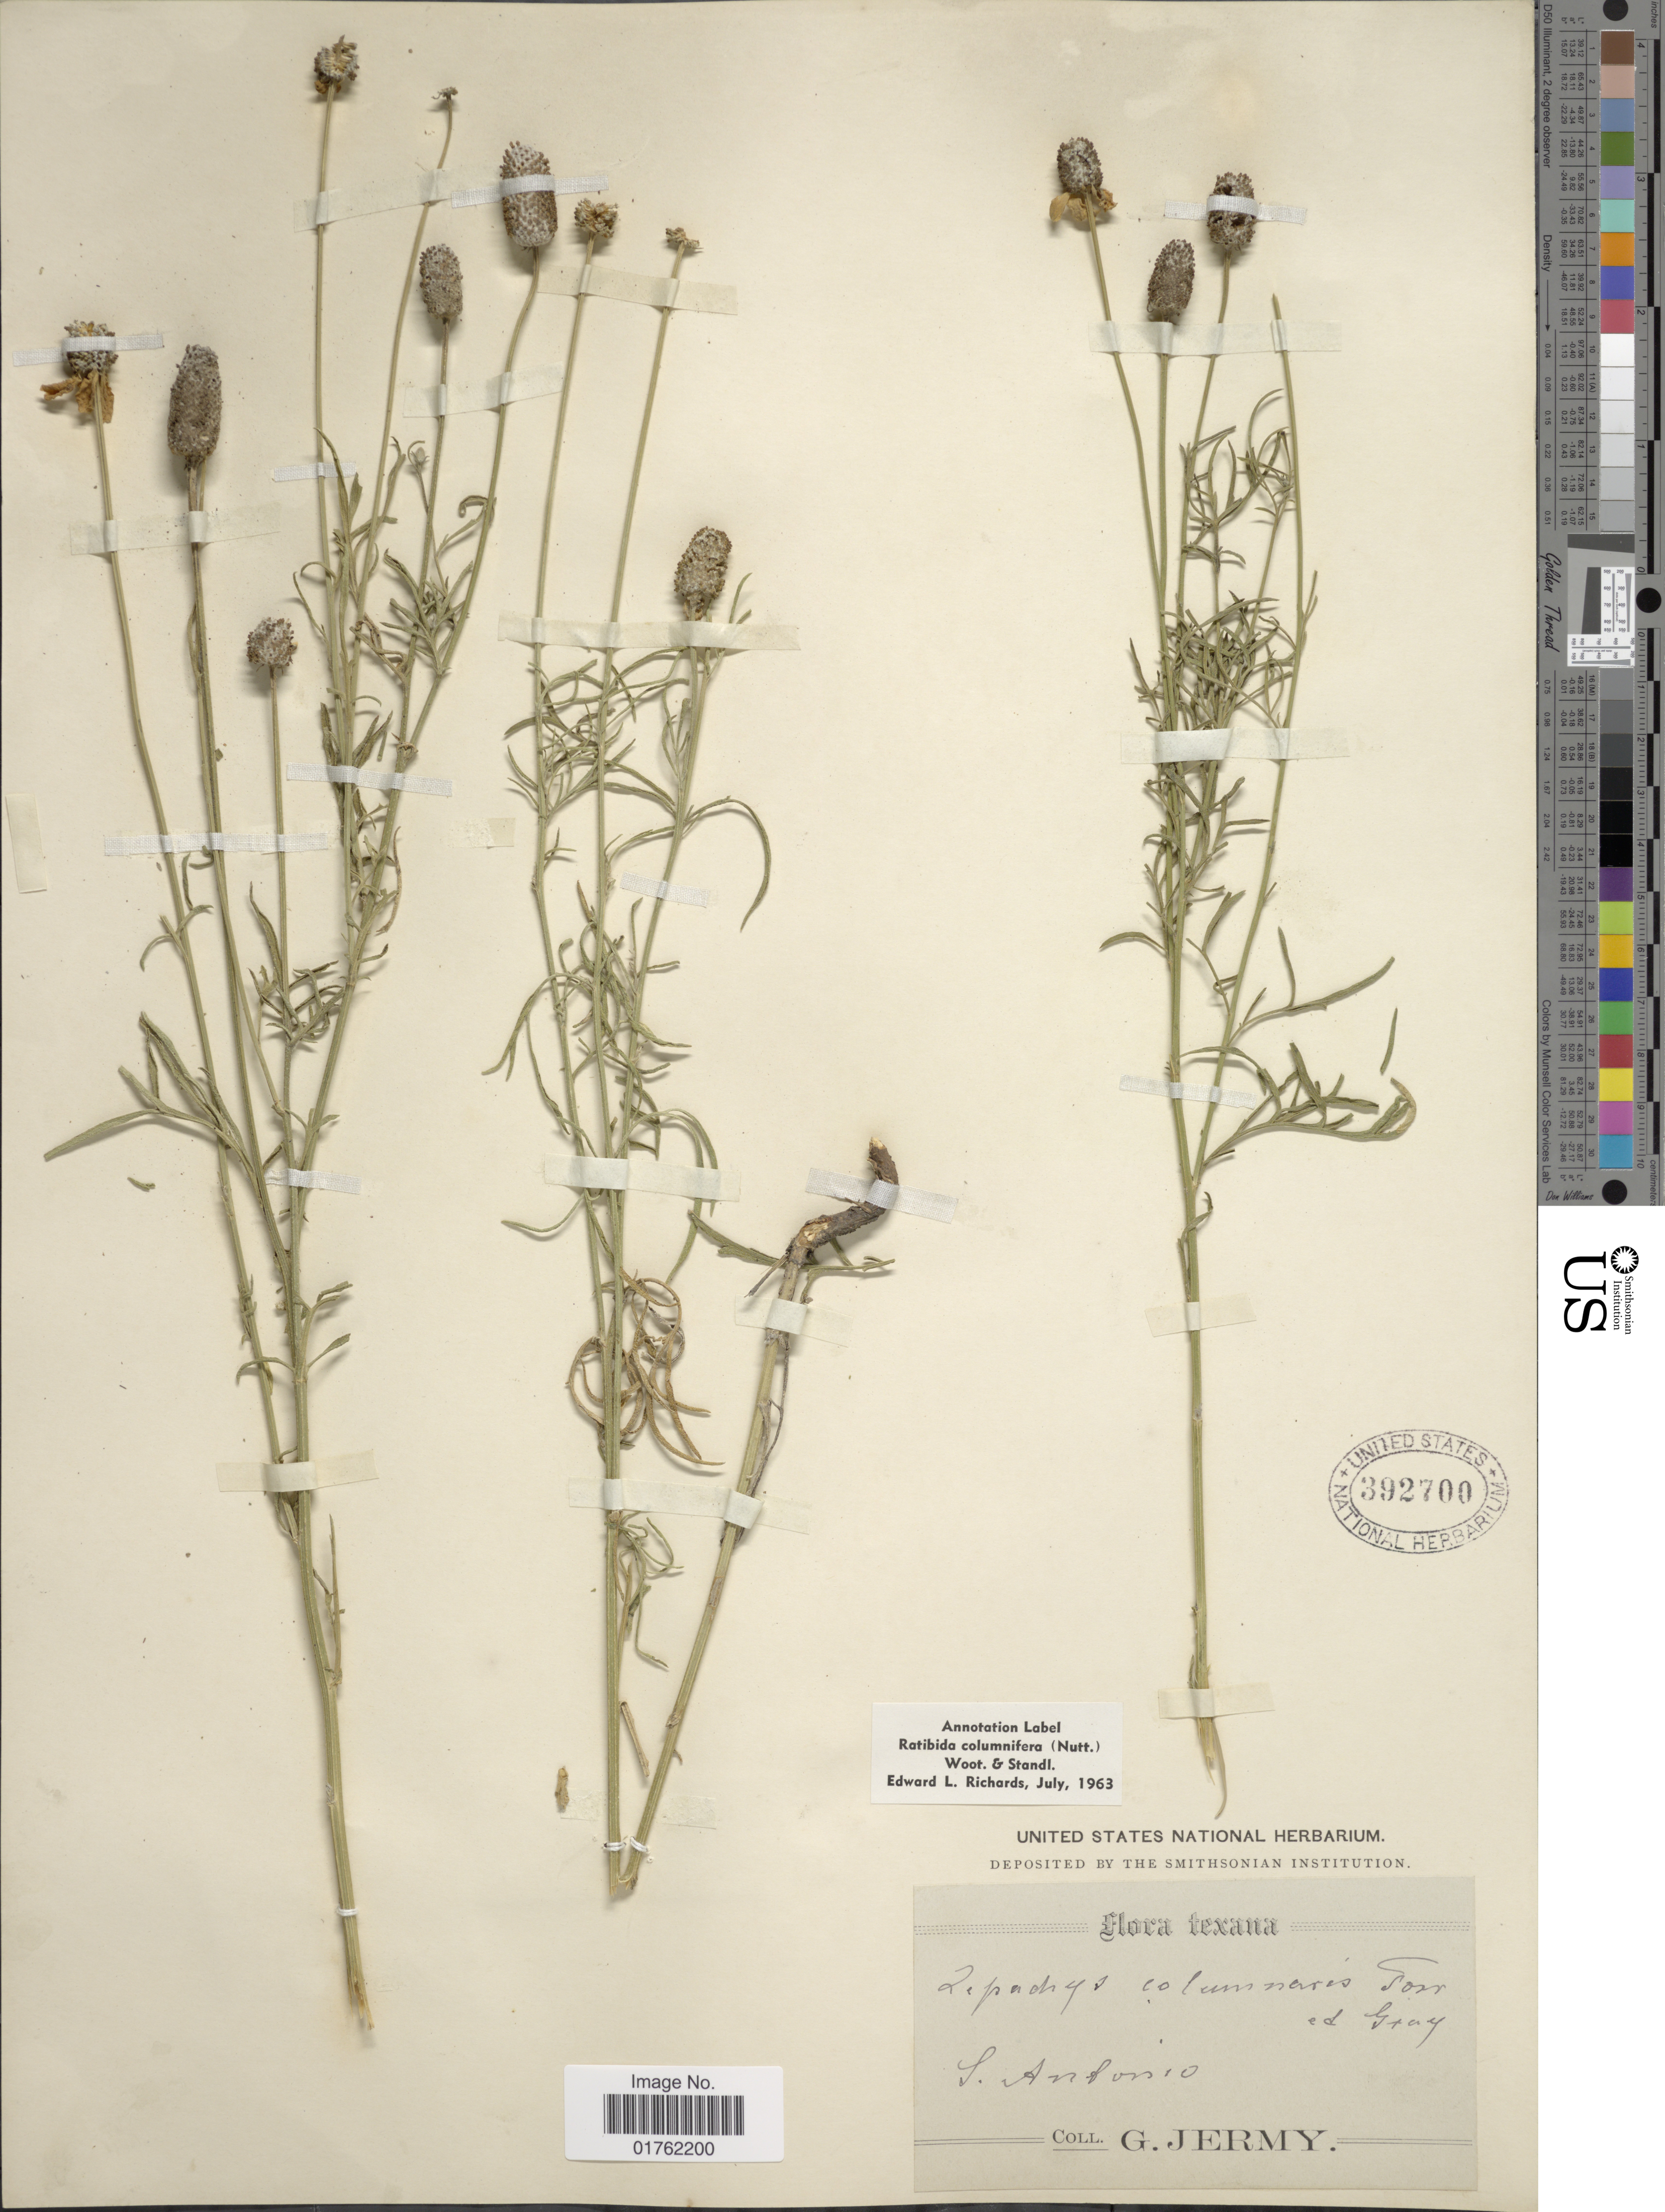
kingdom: Plantae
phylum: Tracheophyta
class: Magnoliopsida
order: Asterales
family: Asteraceae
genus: Ratibida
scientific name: Ratibida columnaris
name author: (Pursh) D. Don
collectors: G. Jermy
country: United States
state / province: Texas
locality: S. Antonio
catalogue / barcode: US 392700